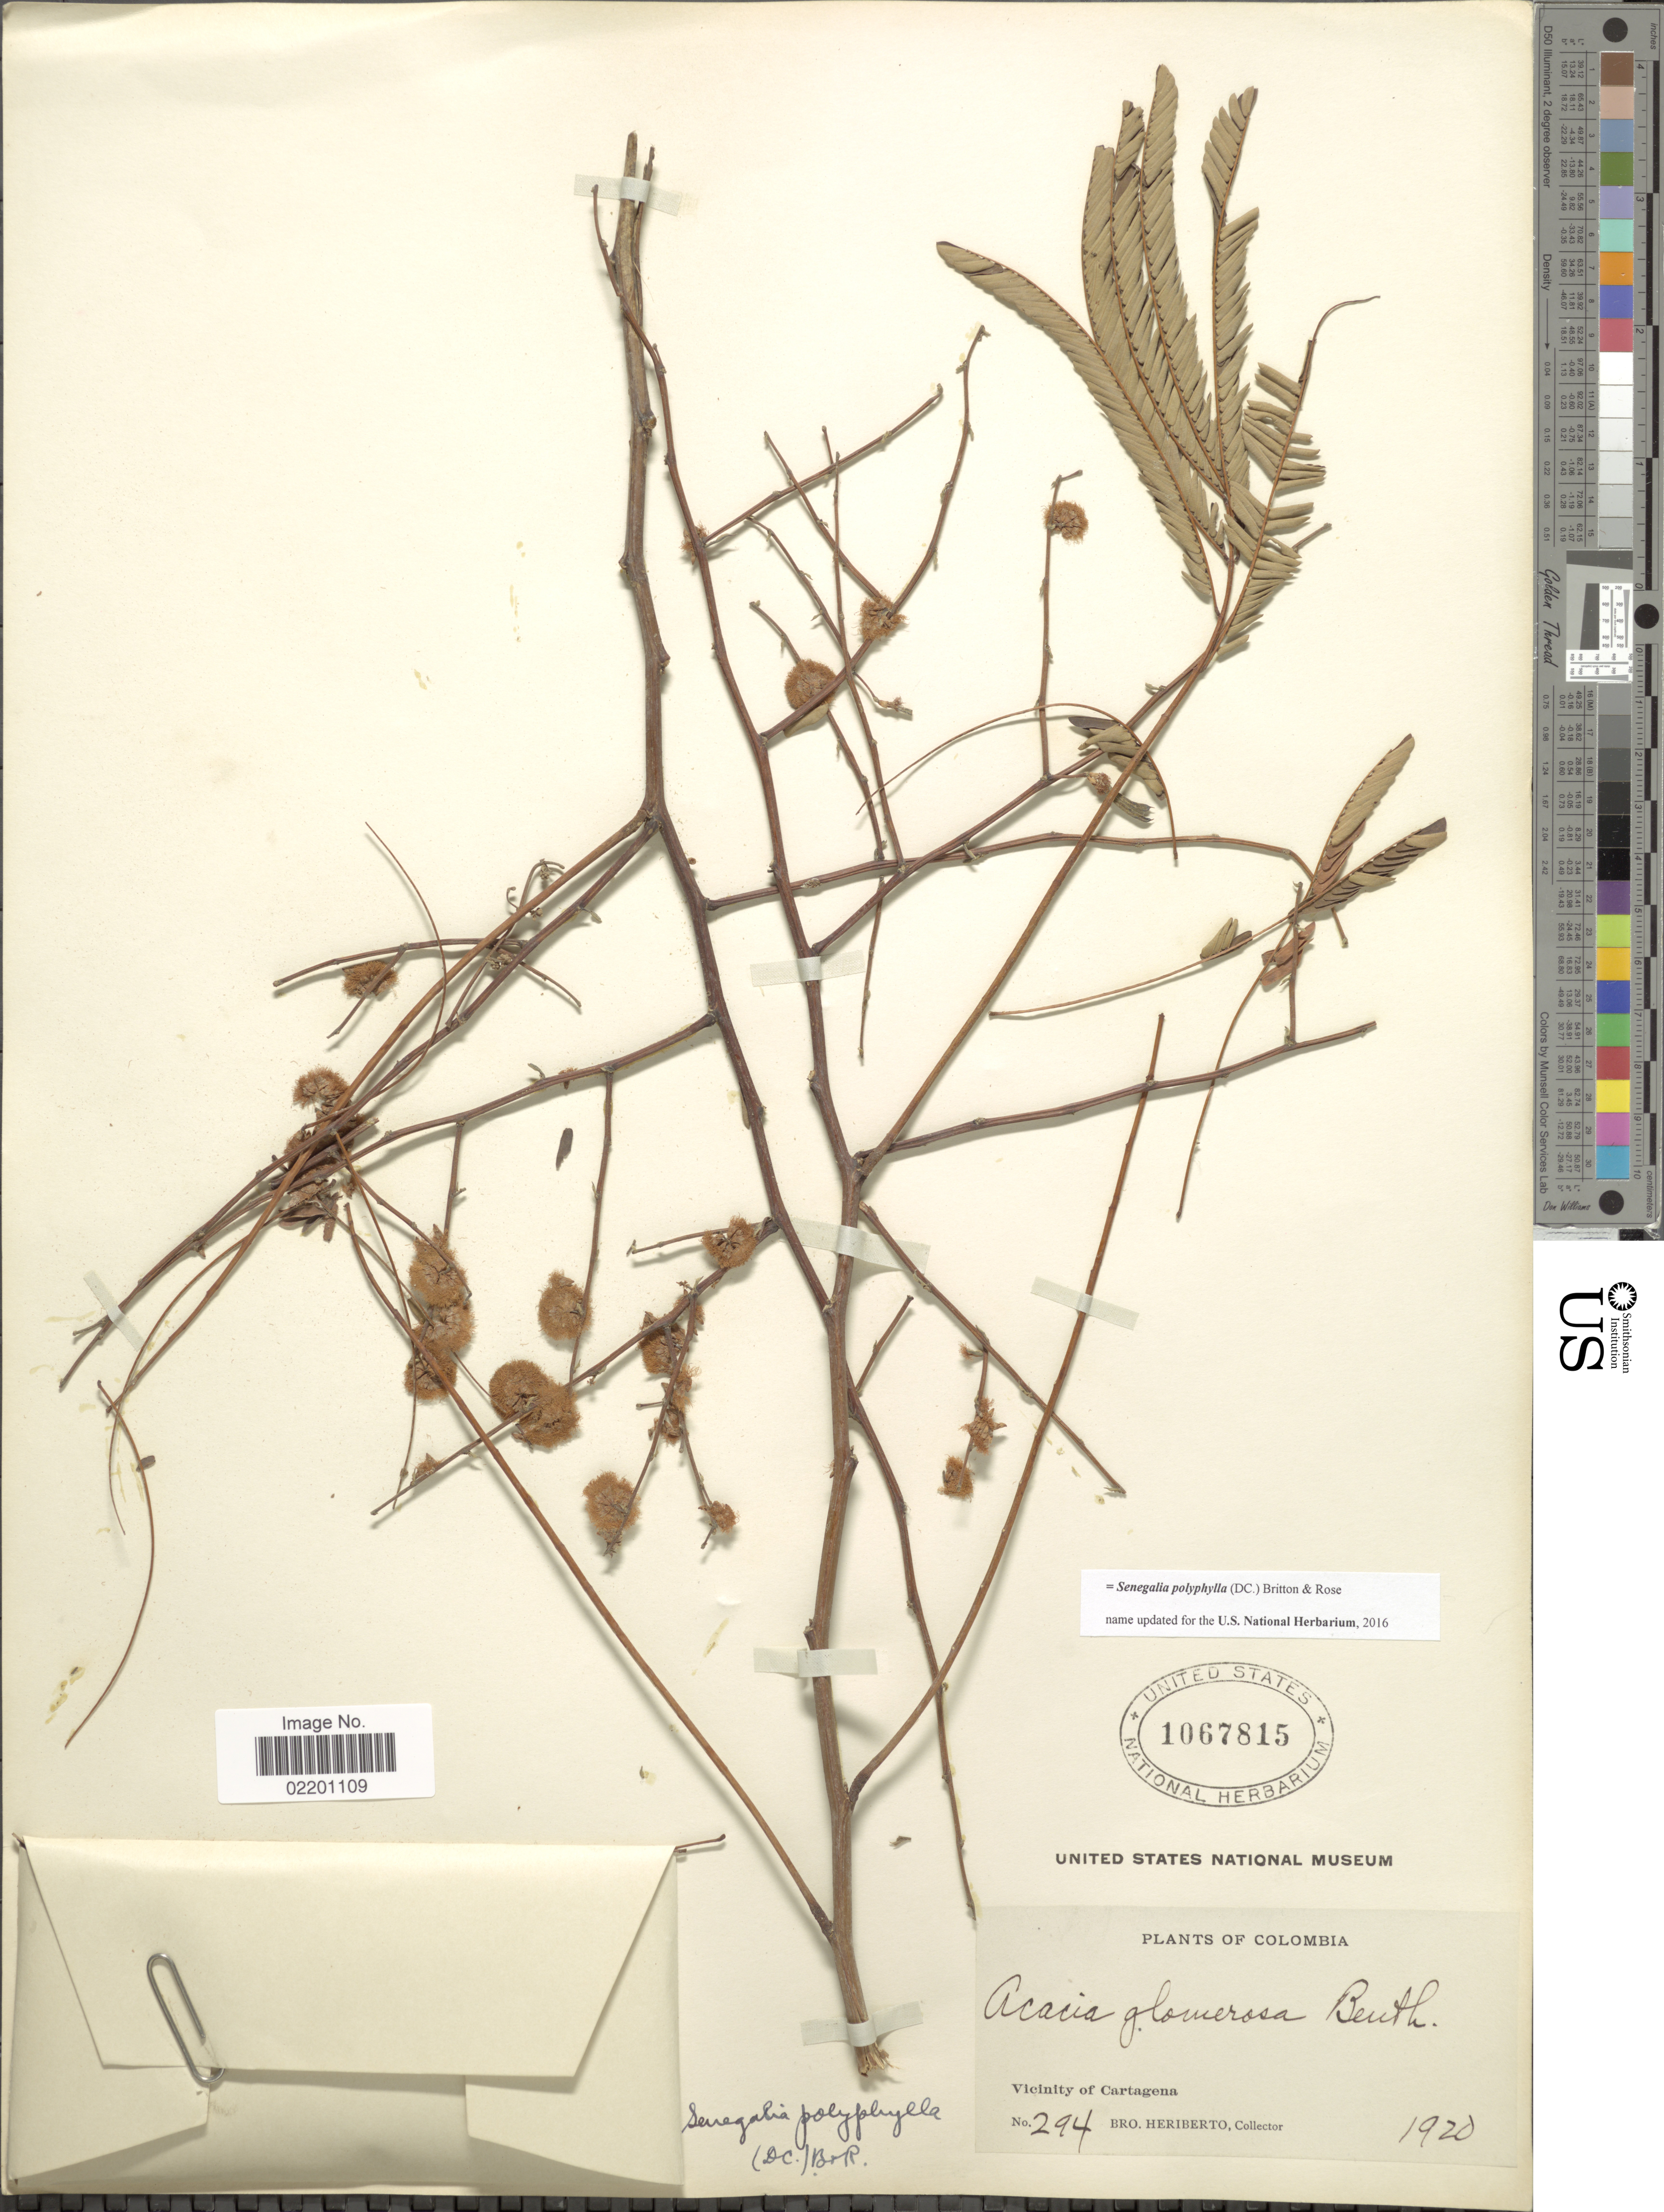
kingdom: Plantae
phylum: Tracheophyta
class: Magnoliopsida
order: Fabales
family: Fabaceae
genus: Senegalia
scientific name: Senegalia polyphylla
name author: (DC.) Britton & Rose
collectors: B. Heriberto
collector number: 294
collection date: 1920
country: Colombia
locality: Vicinity of Cartagena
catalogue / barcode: US 1067815